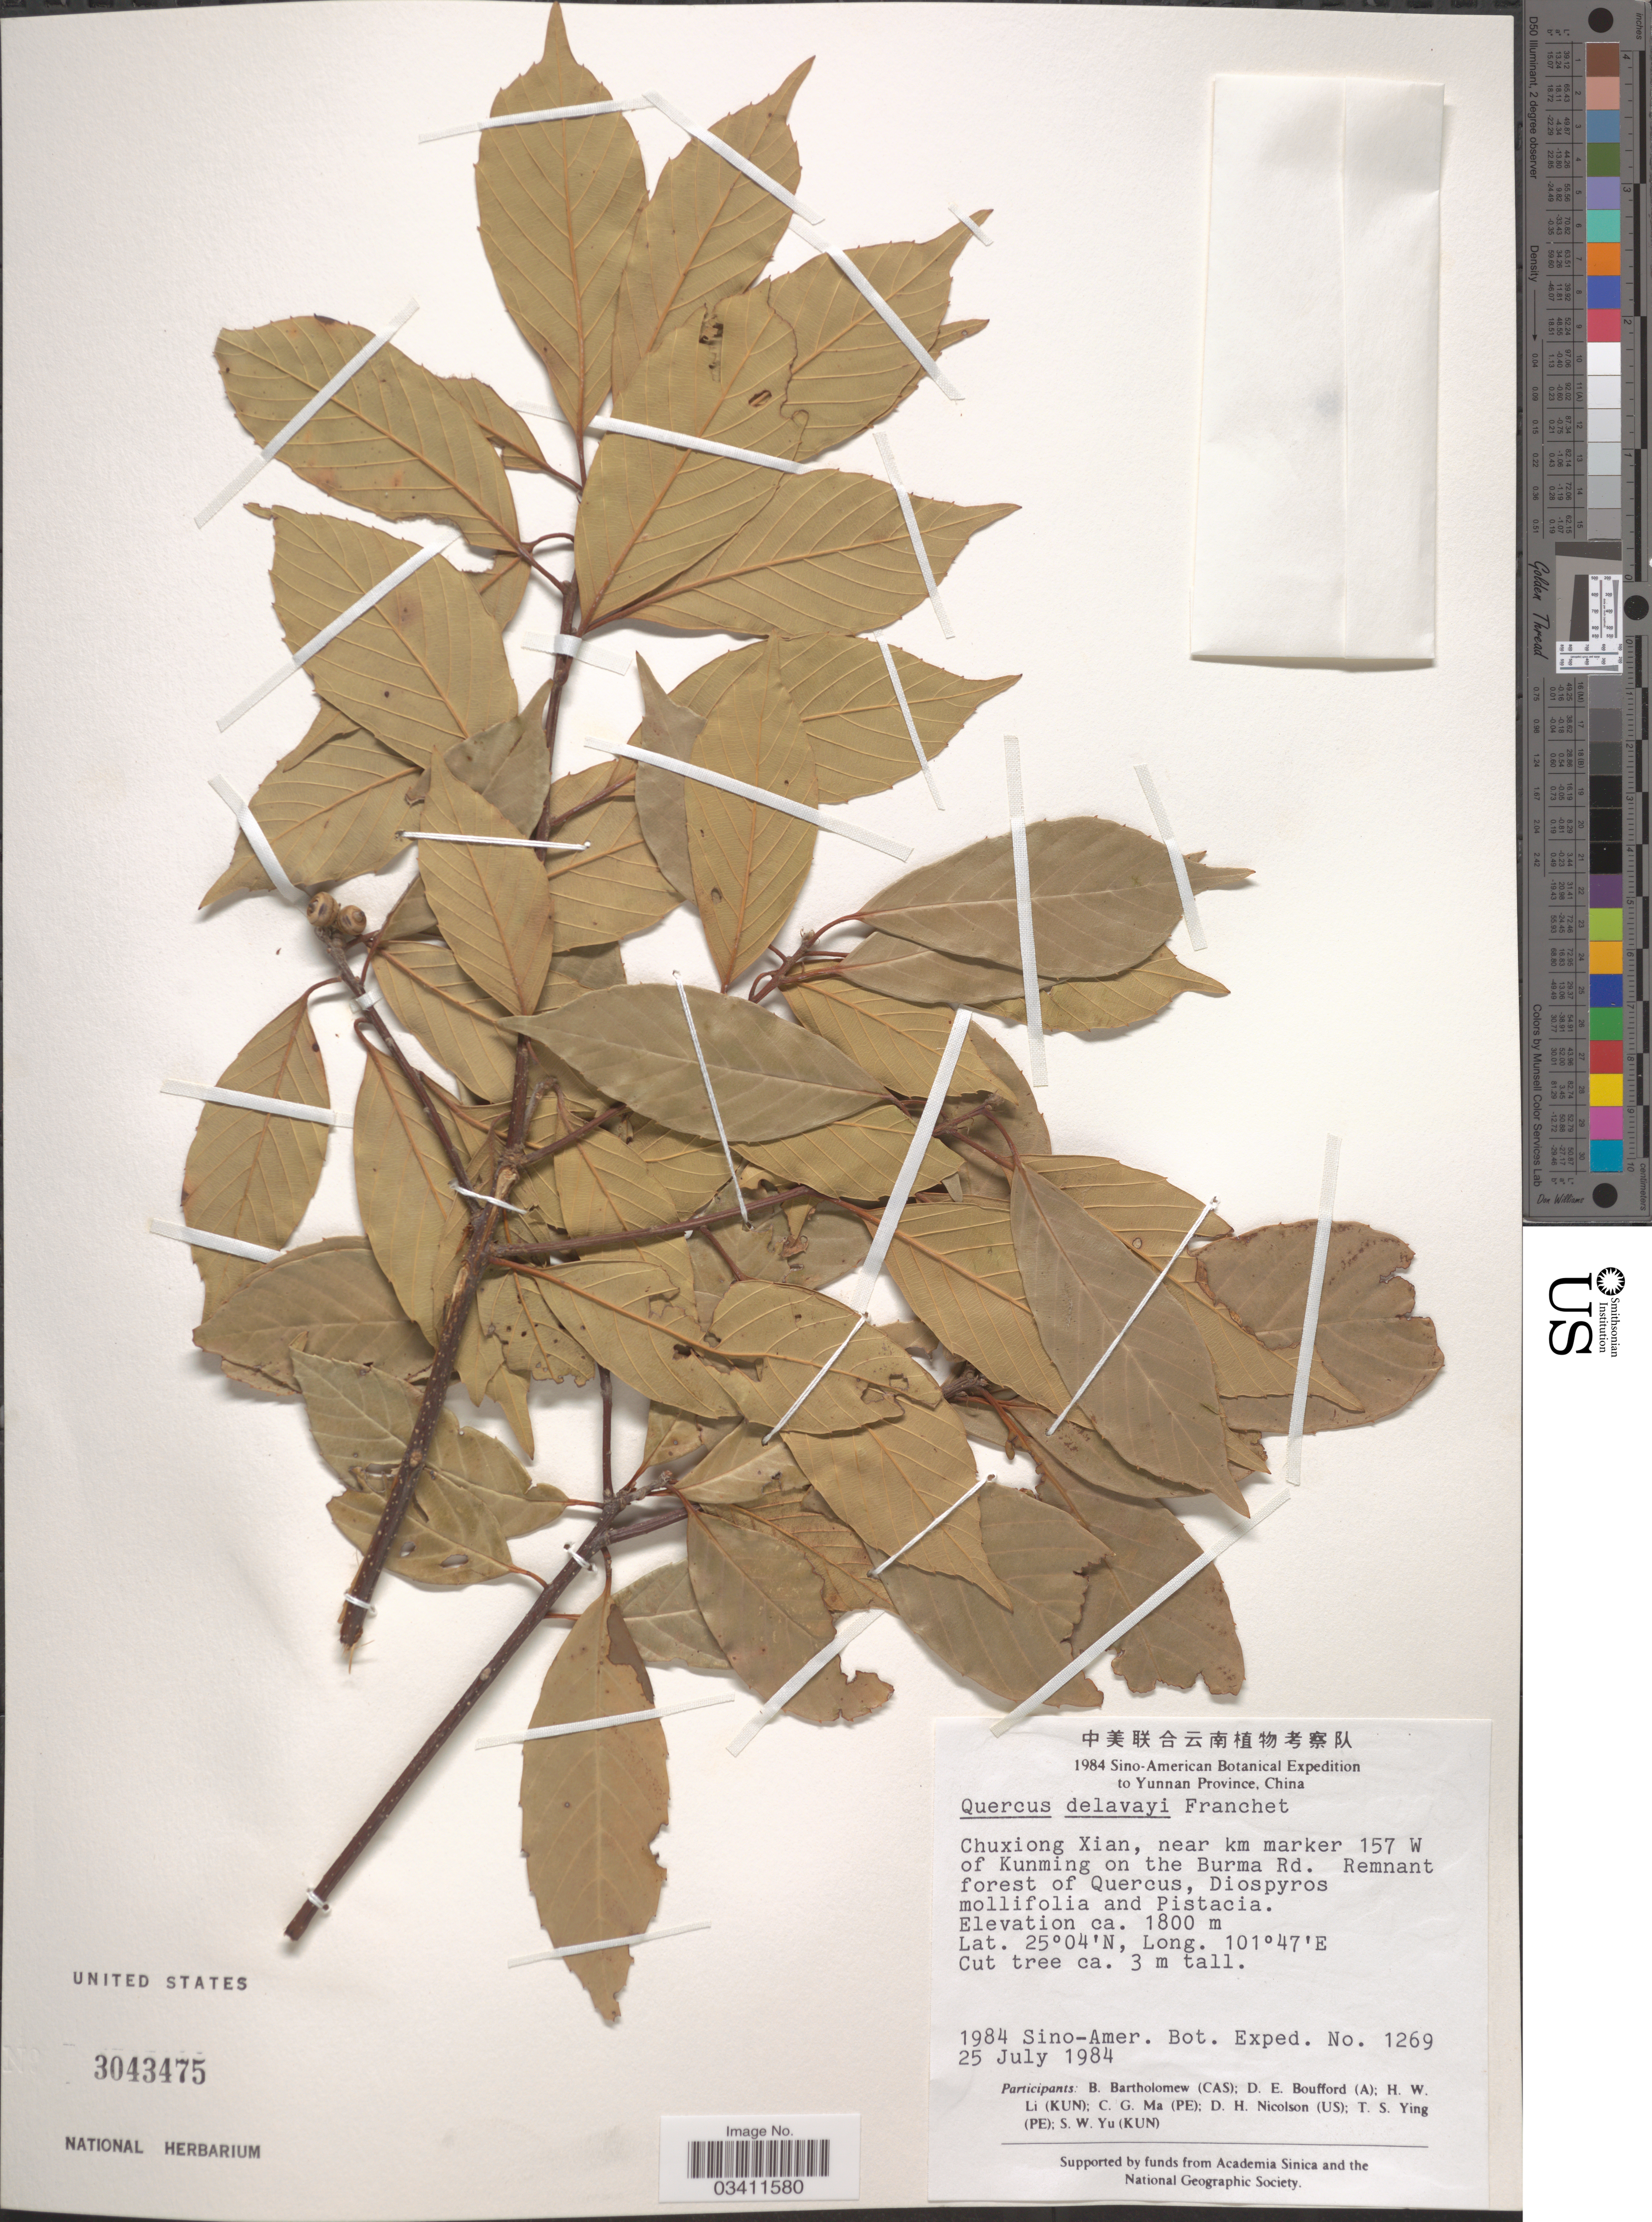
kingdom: Plantae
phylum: Tracheophyta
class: Magnoliopsida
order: Fagales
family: Fagaceae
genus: Quercus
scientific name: Quercus delavayi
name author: Franch.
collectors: Sino-Amer. Bot. Exped. 1984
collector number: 1269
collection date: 1984-07-25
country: China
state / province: Yunnan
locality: Chuxiong Xian, near km marker 157 W of Kunming on the Burma Rd.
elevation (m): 1800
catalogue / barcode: US 3043475